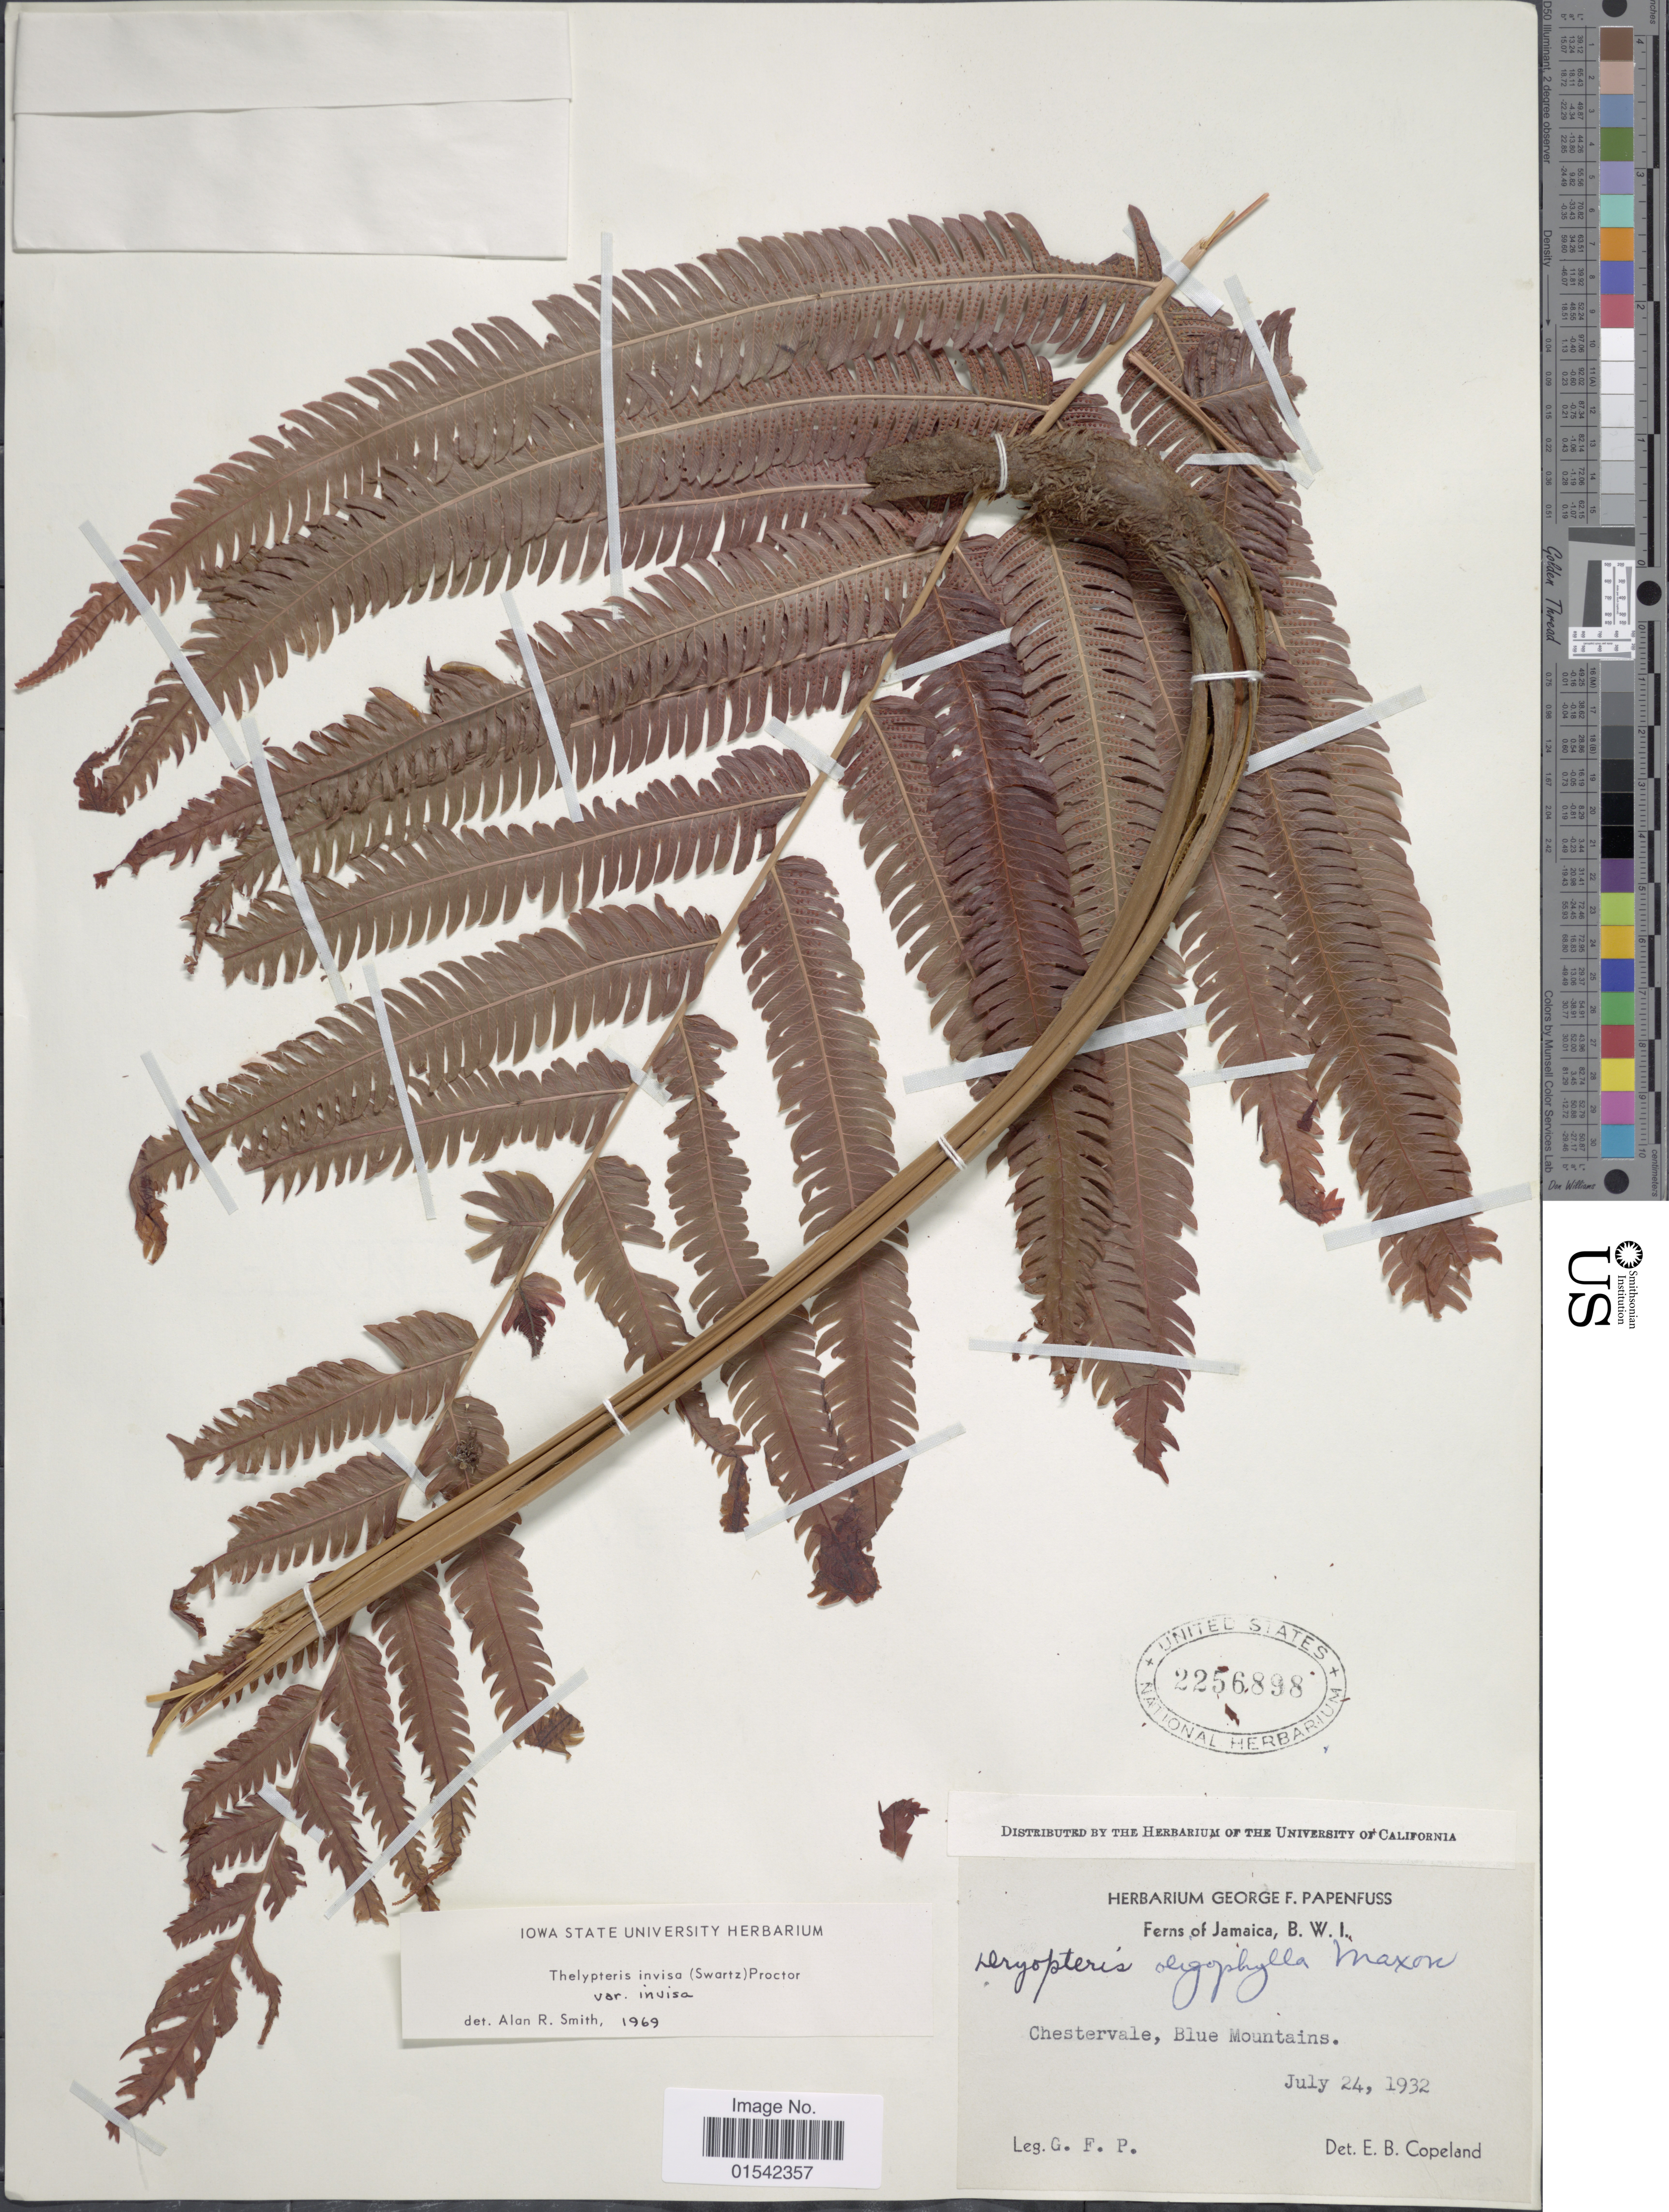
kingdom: Plantae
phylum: Tracheophyta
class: Polypodiopsida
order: Polypodiales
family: Thelypteridaceae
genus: Cyclosorus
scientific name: Cyclosorus grandis (A.R. Sm.) comb. nov., ined 2015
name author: (A.R. Sm.)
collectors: G. Papenfuss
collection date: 1932-07-24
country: Jamaica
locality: B.W.I., Chestervale, Blue Mountains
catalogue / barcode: US 2256898